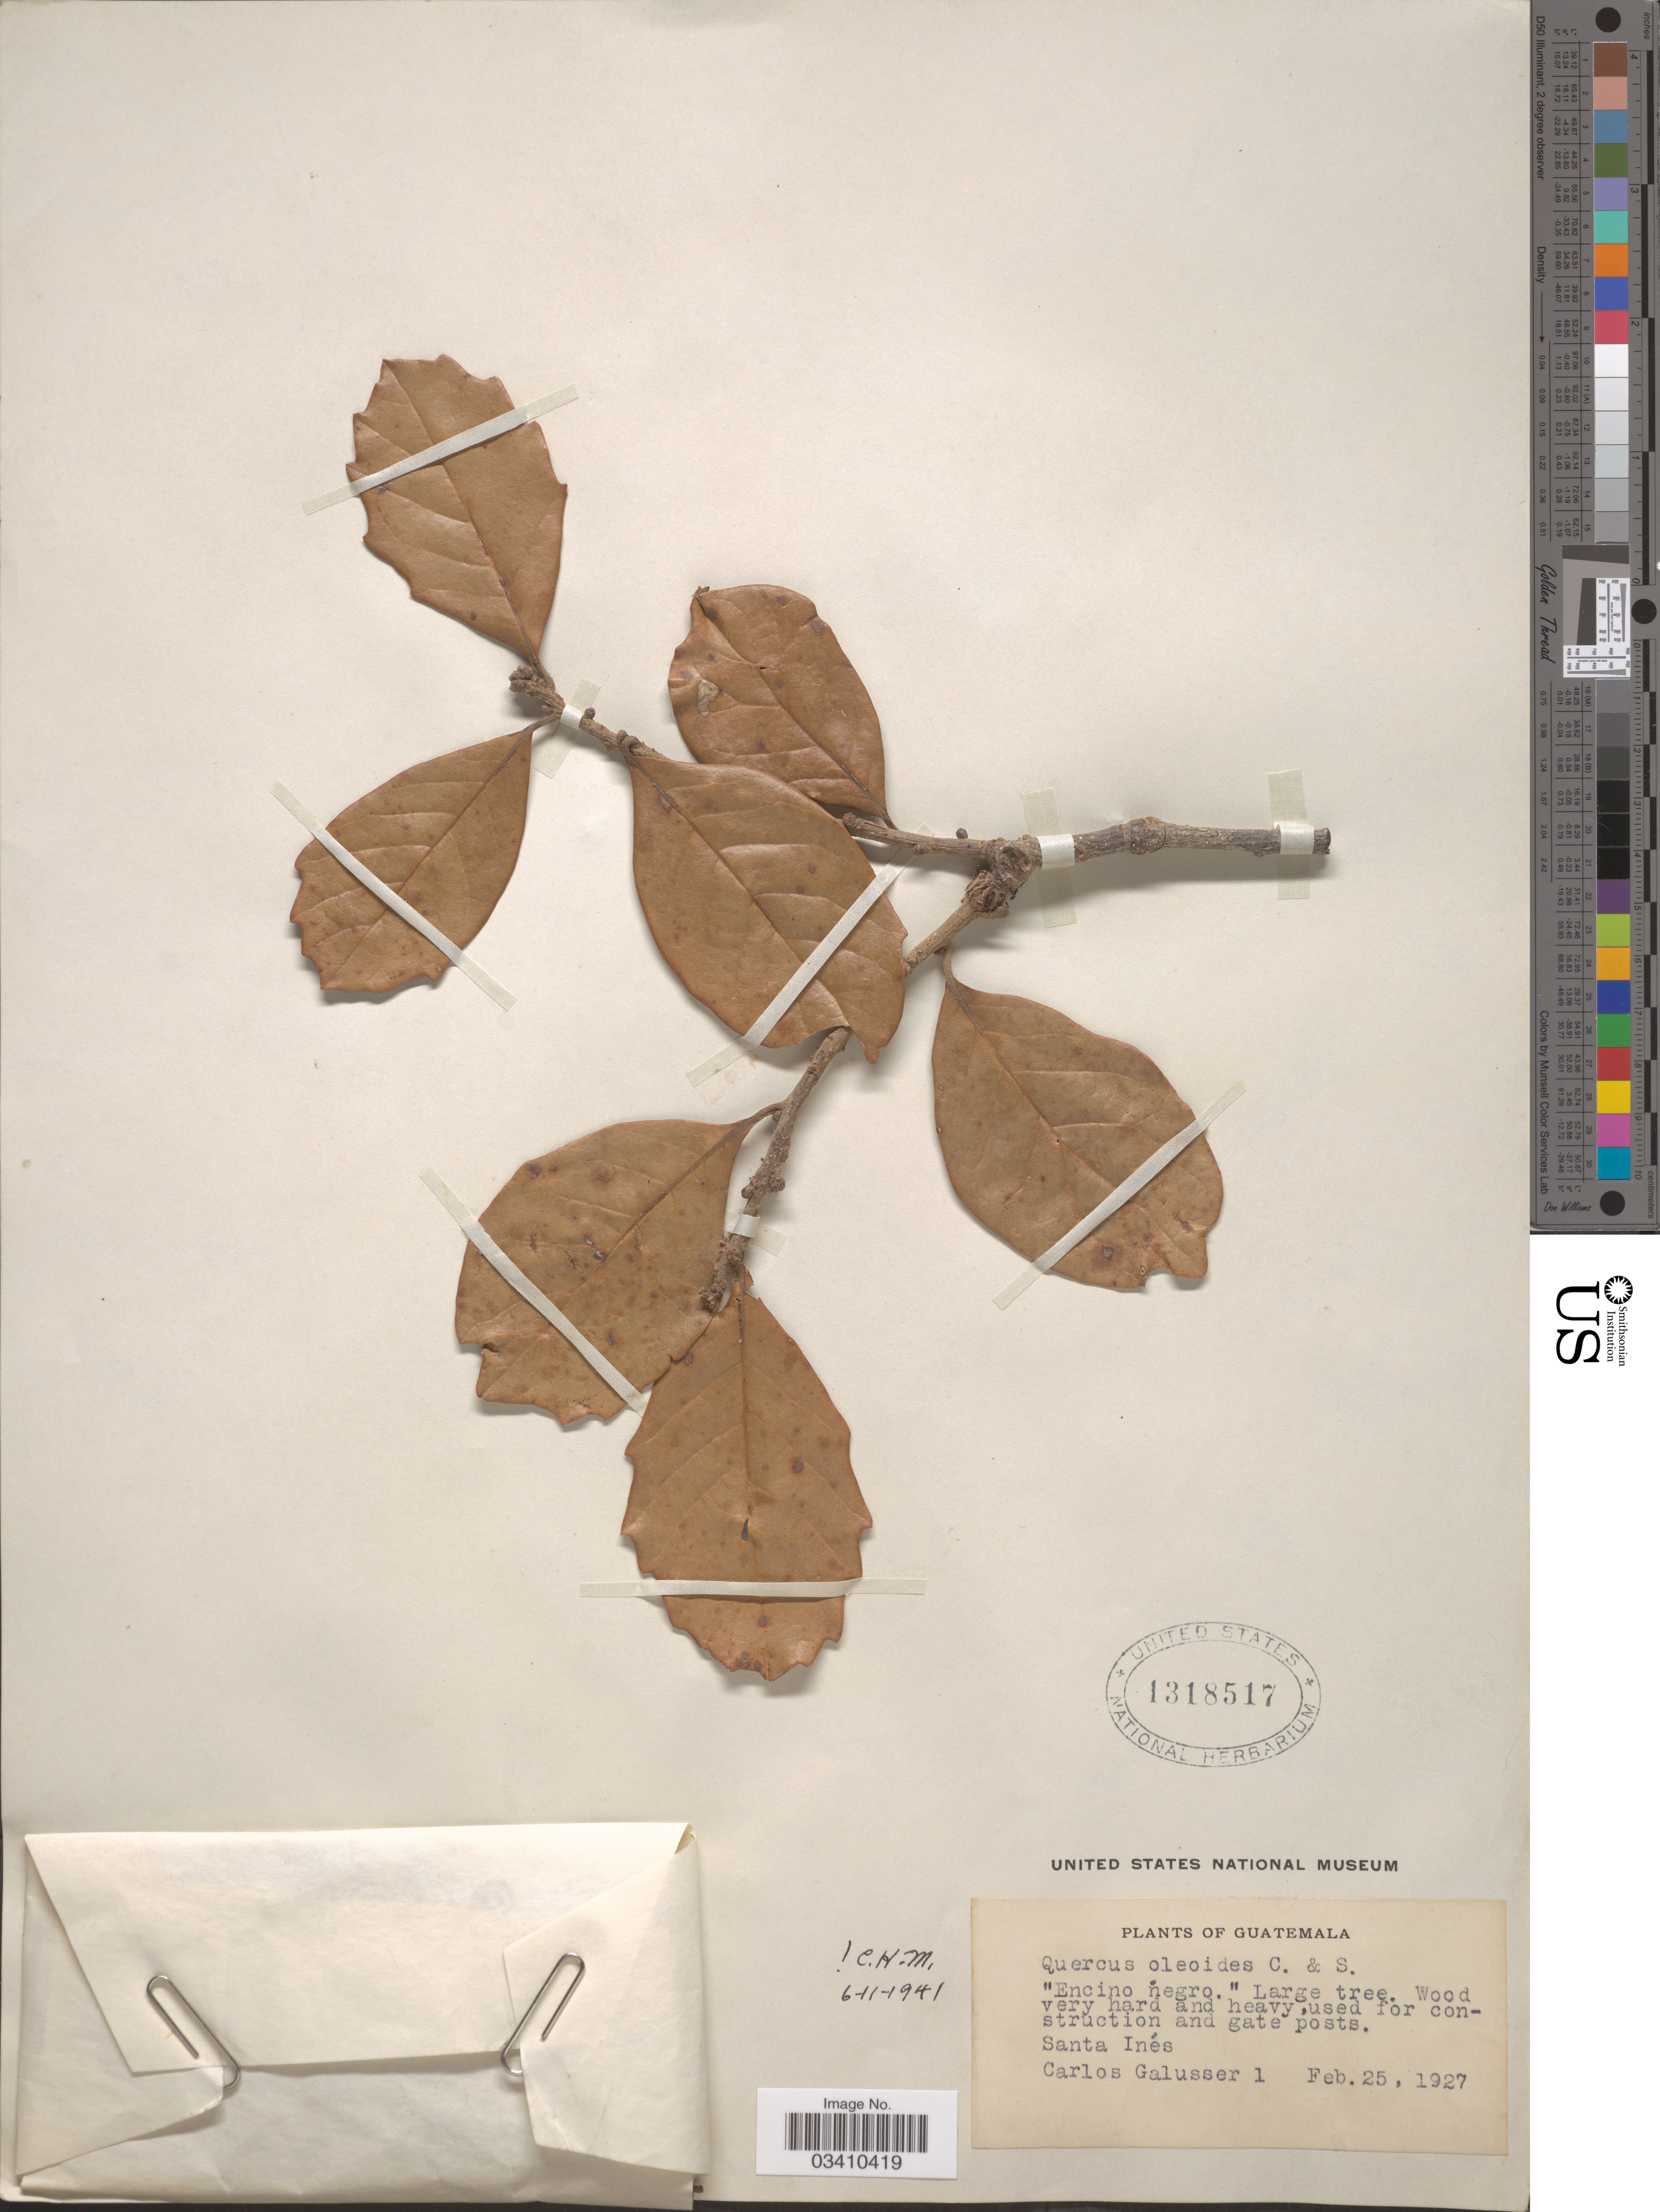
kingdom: Plantae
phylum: Tracheophyta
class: Magnoliopsida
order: Fagales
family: Fagaceae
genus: Quercus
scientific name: Quercus oleoides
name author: Schltdl. & Cham.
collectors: C. Galusser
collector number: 1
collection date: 1927-02-25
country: Guatemala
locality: Santa Inés.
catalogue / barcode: US 1318517